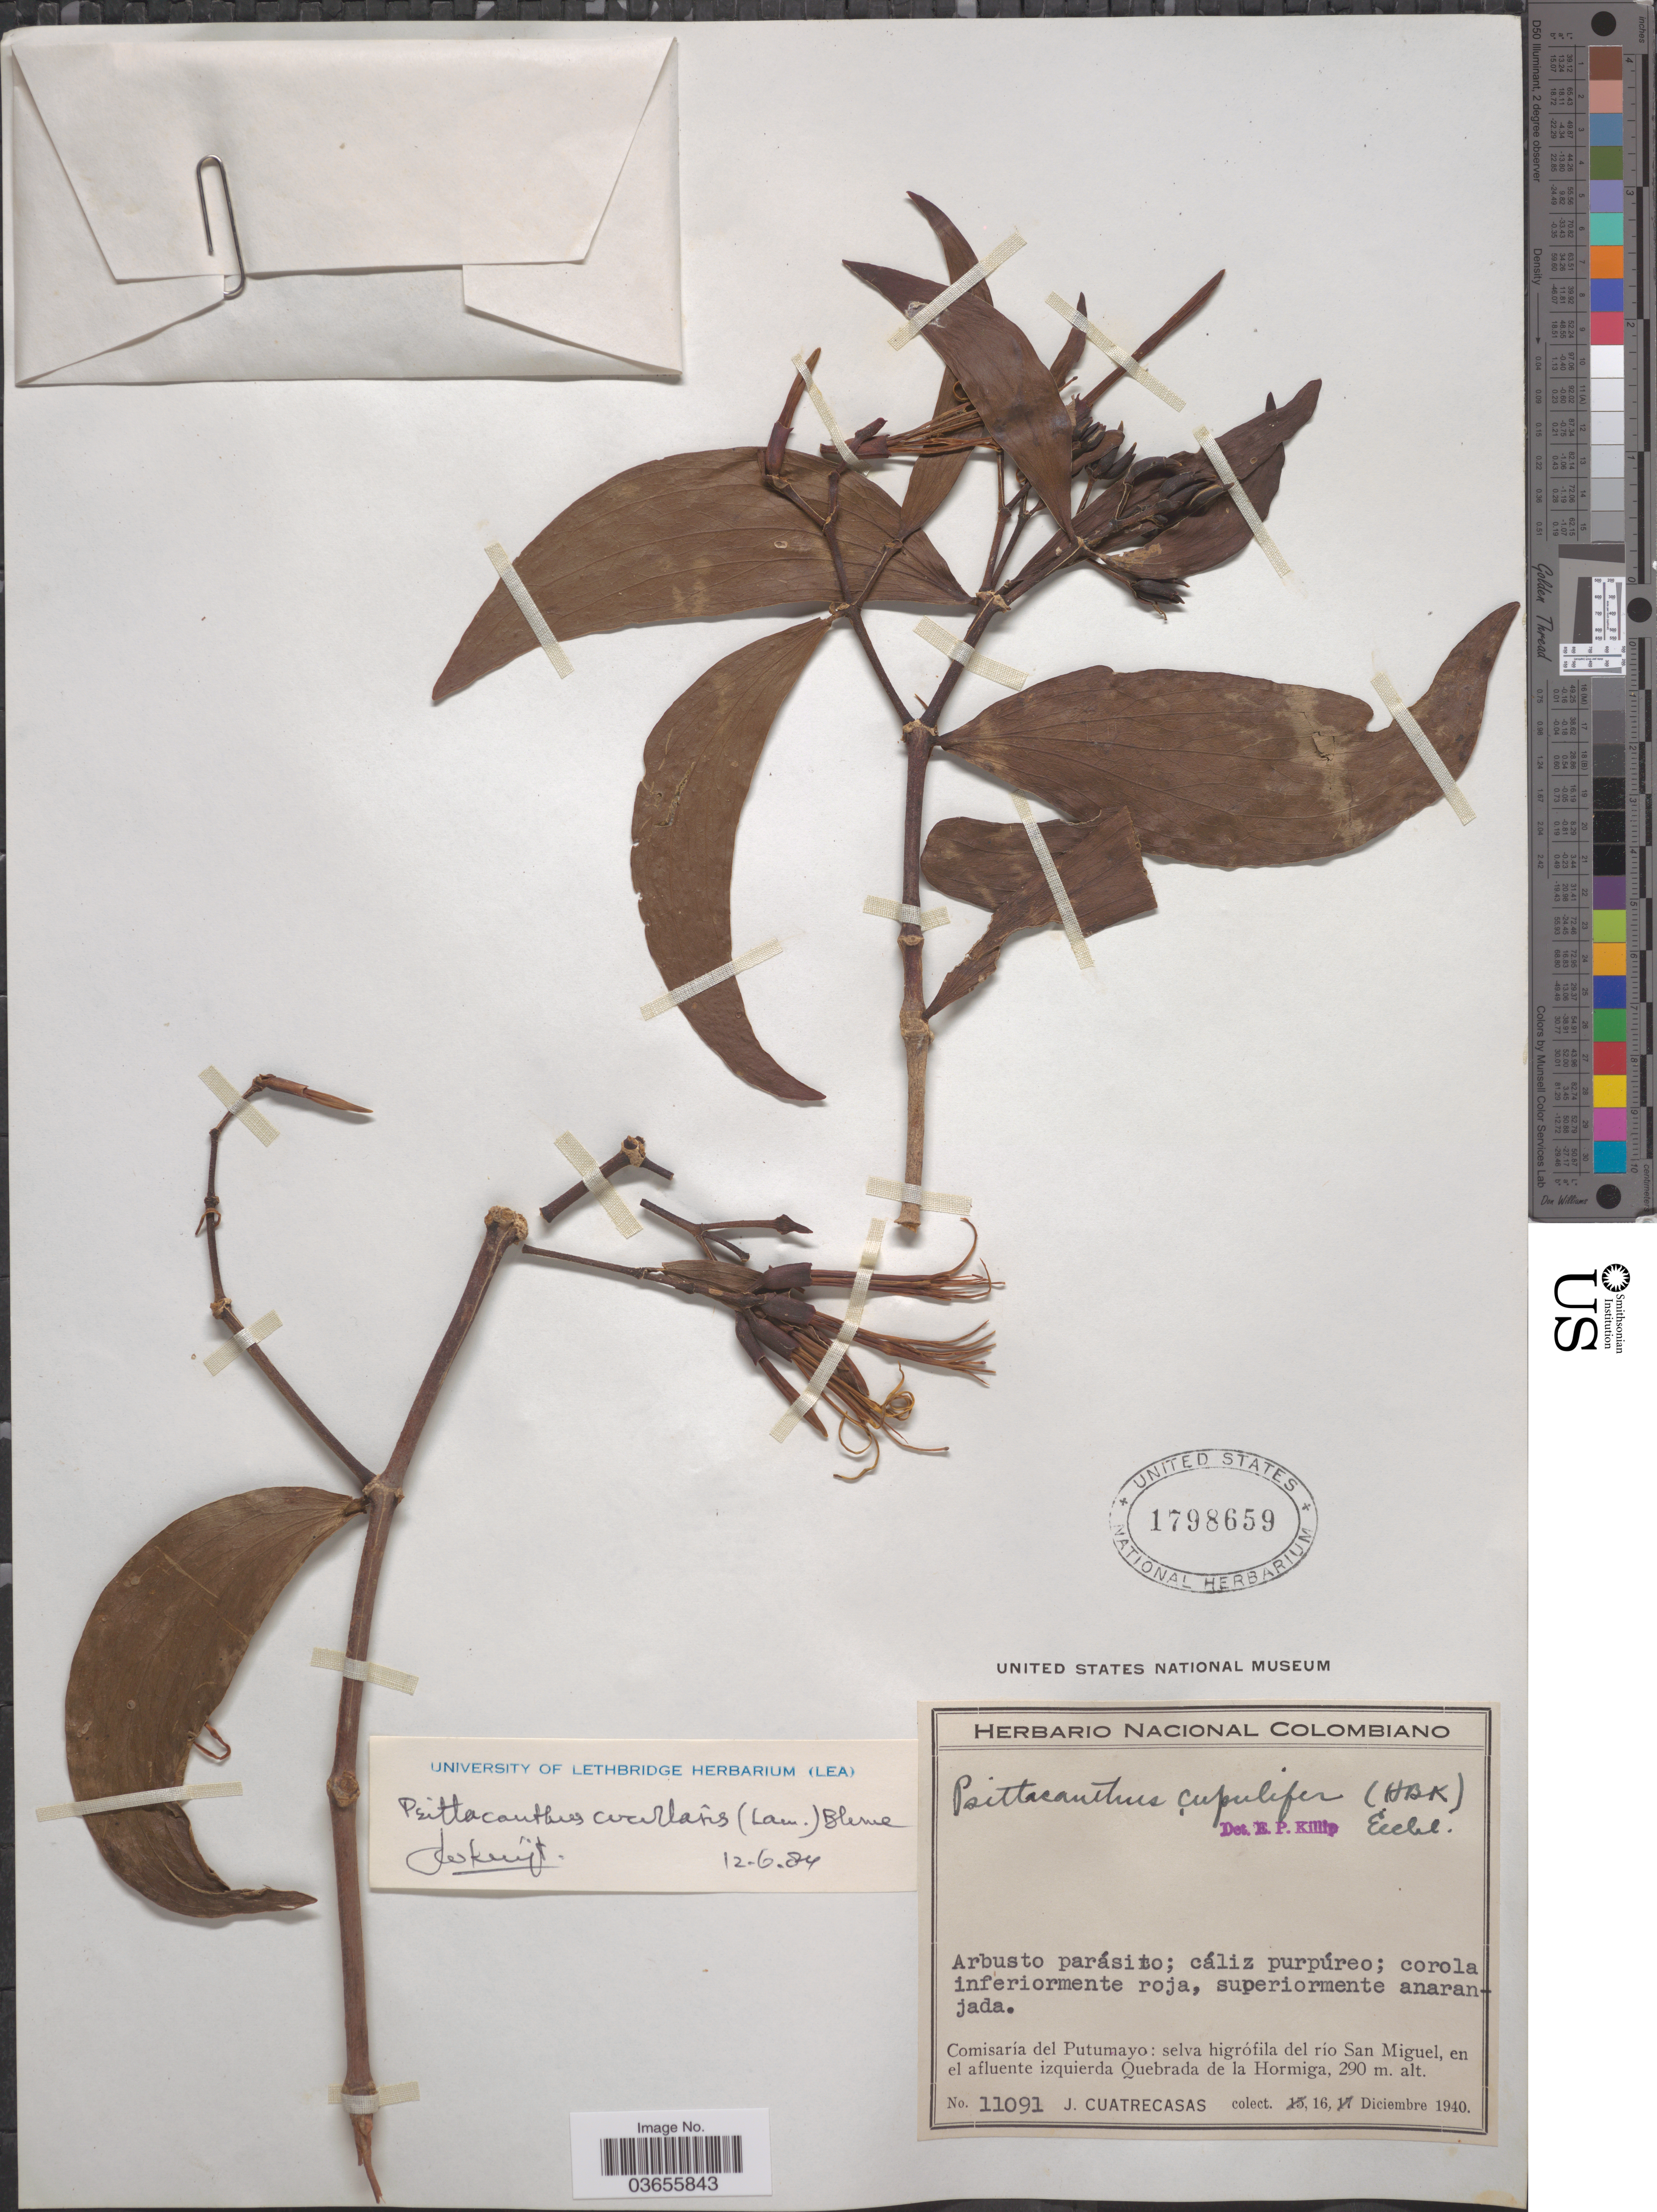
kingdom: Plantae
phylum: Tracheophyta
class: Magnoliopsida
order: Santalales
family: Loranthaceae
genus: Psittacanthus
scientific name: Psittacanthus cucullaris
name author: (Kunth) G. Don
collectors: J. Cuatrecasas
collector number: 11091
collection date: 1940-12-16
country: Colombia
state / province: Putumayo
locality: Comisaría del Putumayo: selva higrófila del río San Miguel, en el afluente izquierda Quebrada de la Hormiga.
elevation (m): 290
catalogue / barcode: US 1798659